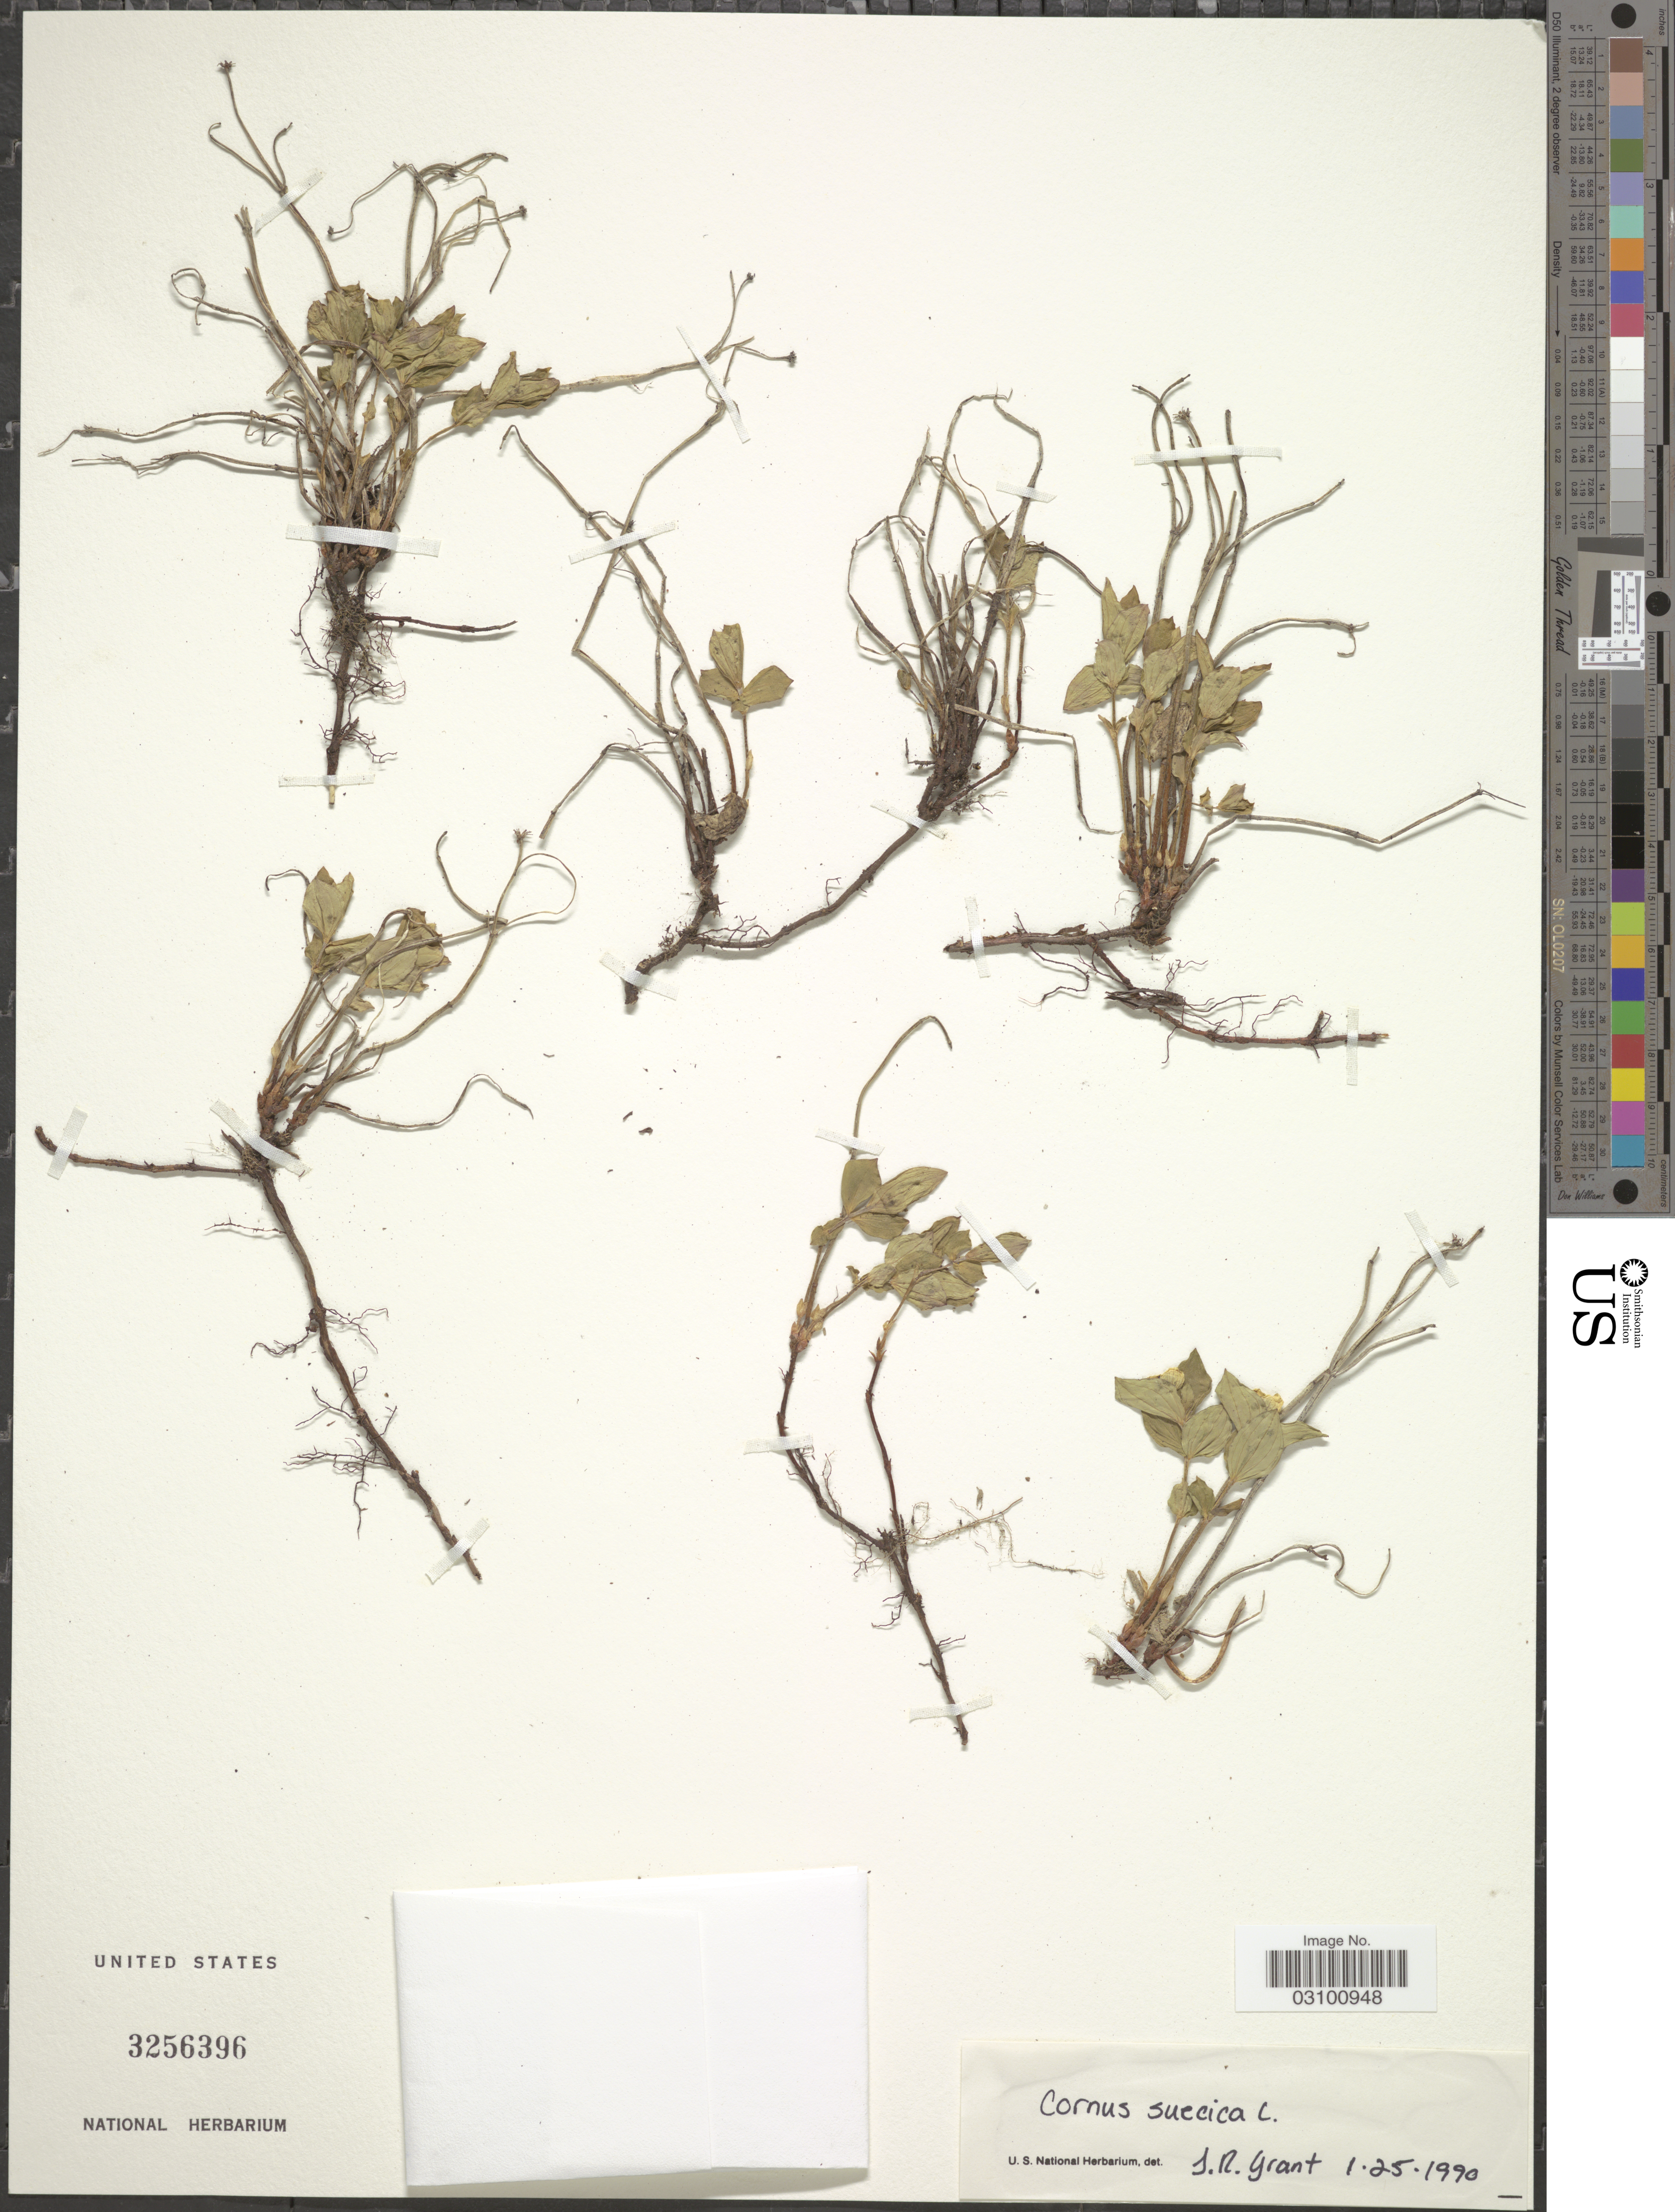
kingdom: Plantae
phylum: Tracheophyta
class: Magnoliopsida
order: Cornales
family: Cornaceae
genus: Cornus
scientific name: Cornus suecica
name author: L.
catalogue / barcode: US 3256396